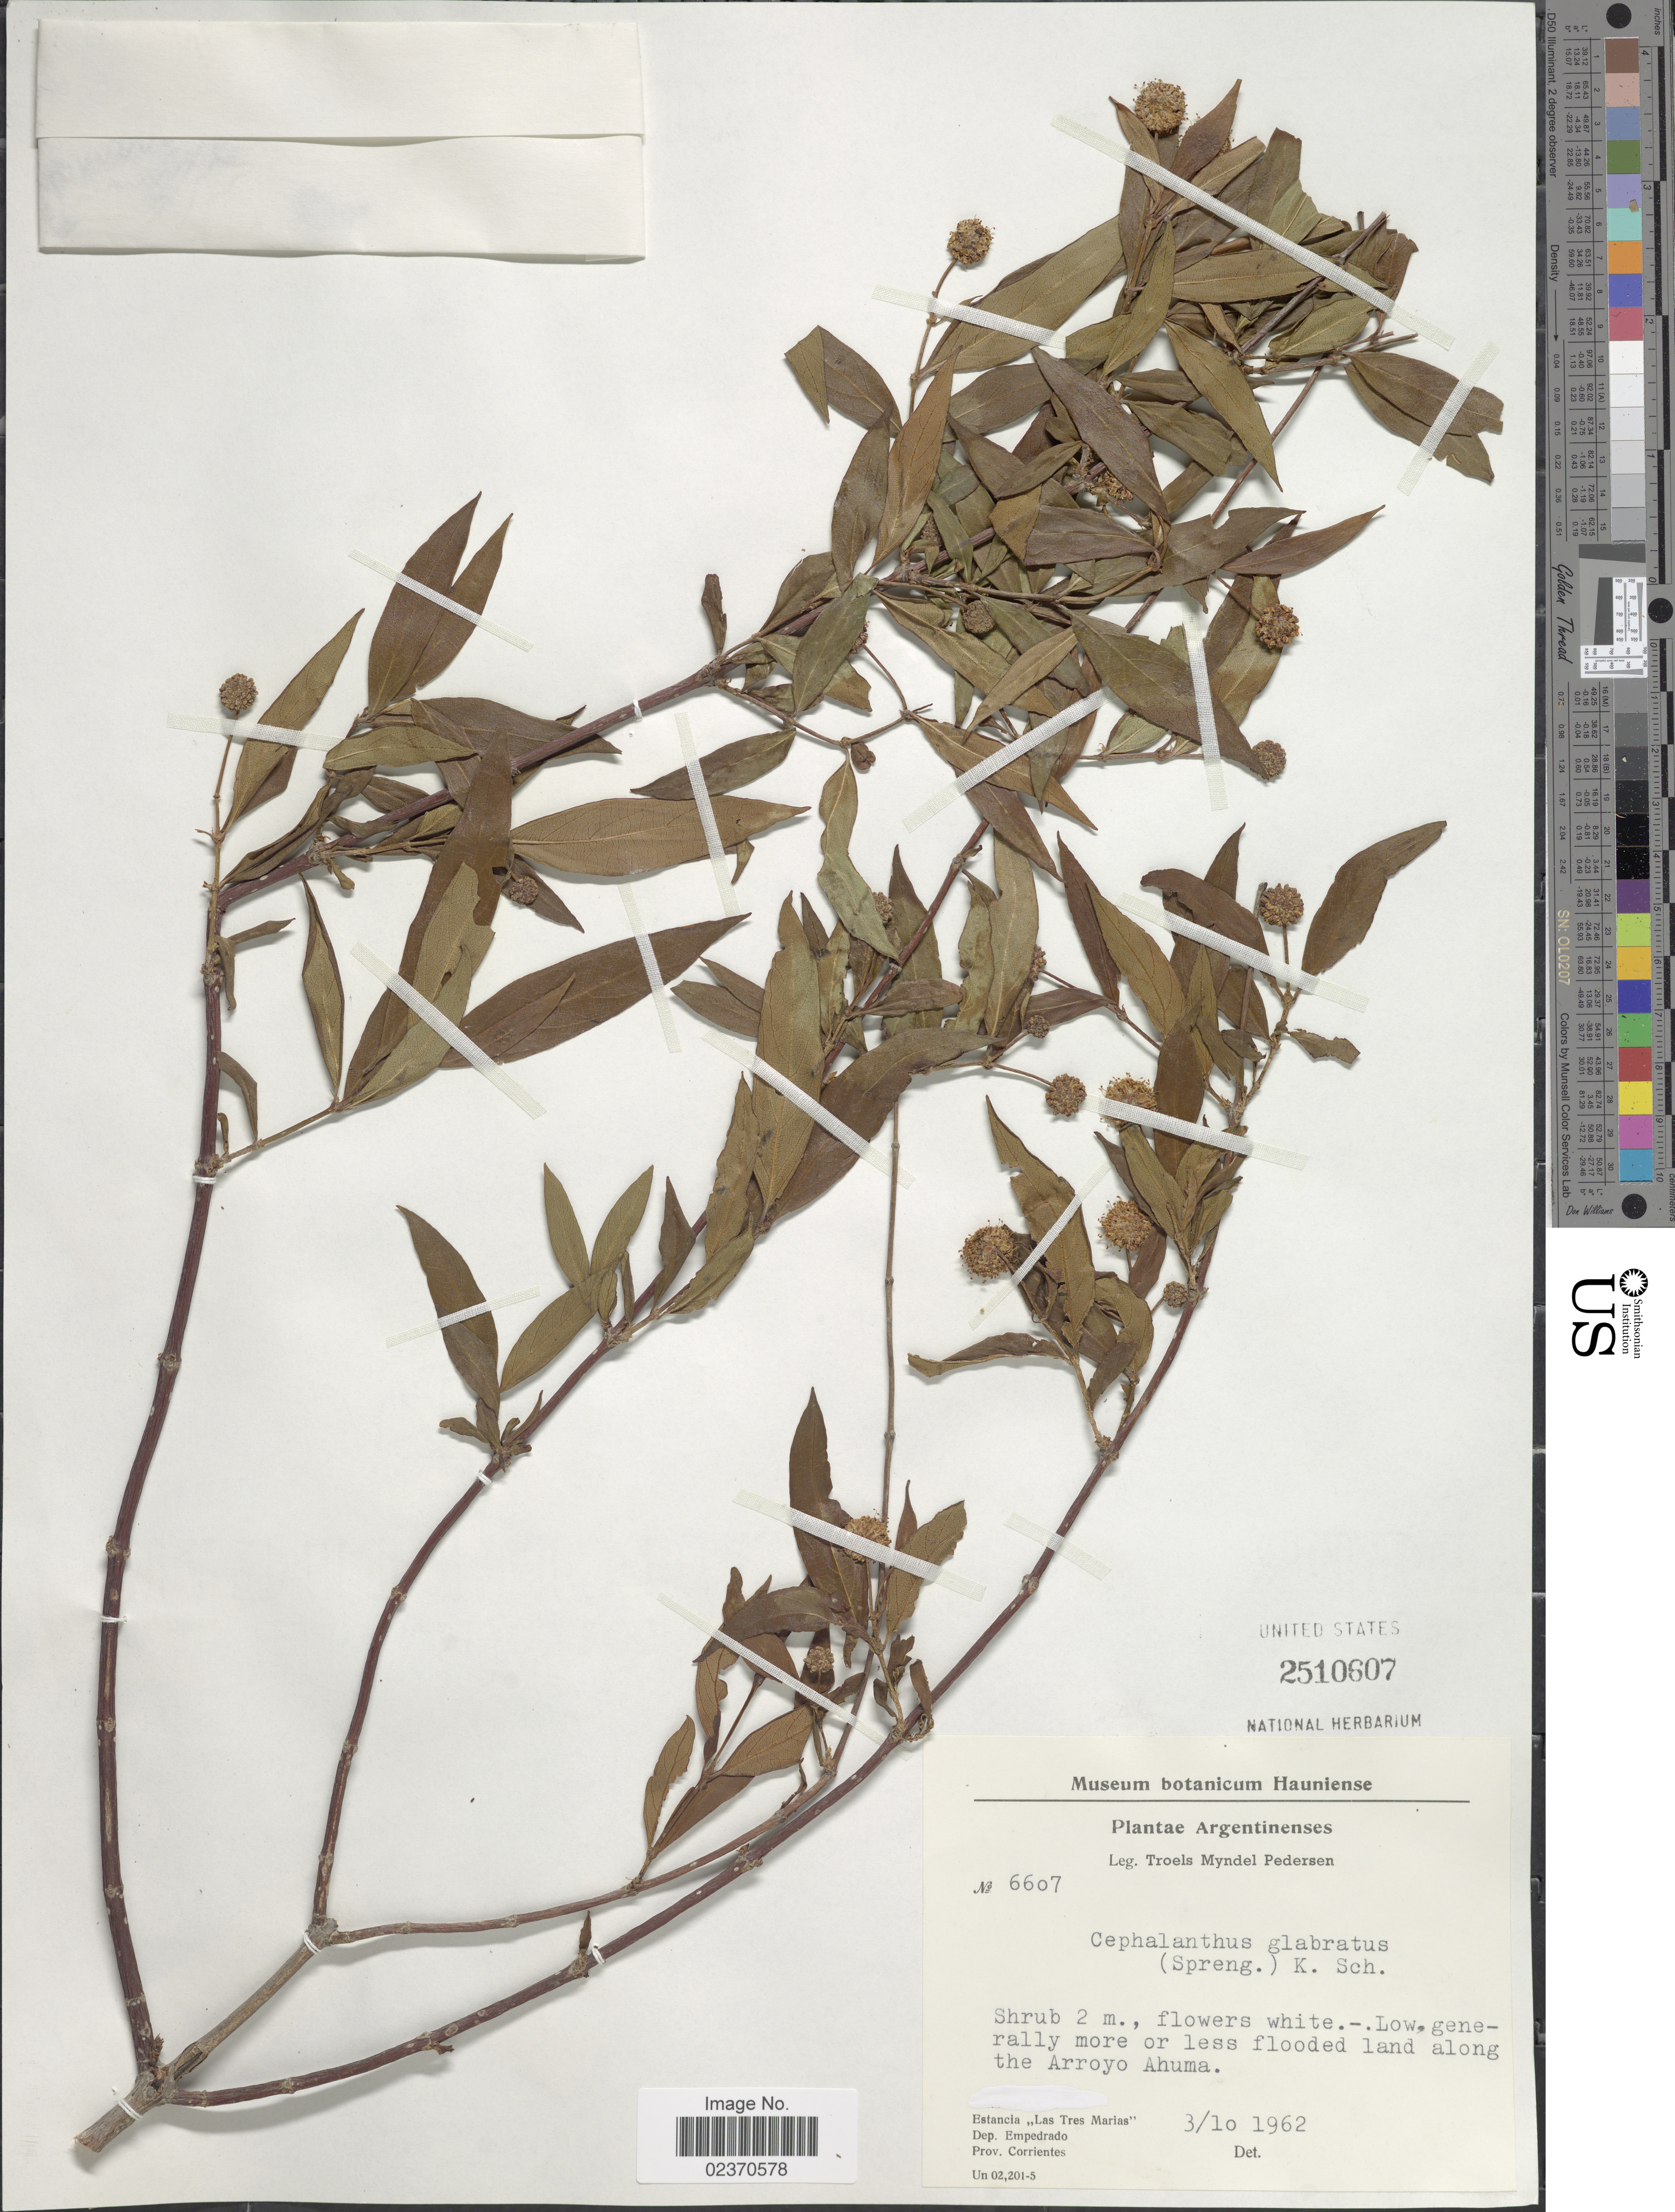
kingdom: Plantae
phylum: Tracheophyta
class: Magnoliopsida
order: Gentianales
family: Rubiaceae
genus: Cephalanthus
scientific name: Cephalanthus glabratus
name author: (Spreng.) K. Schum.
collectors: T. Pederson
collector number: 6607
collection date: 1962-10-03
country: Argentina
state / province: Corrientes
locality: Estancia "Las Tres Marias", Dep Emperado, Prov. Corrientes, along the Arroyo Ahuma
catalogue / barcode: US 2510607